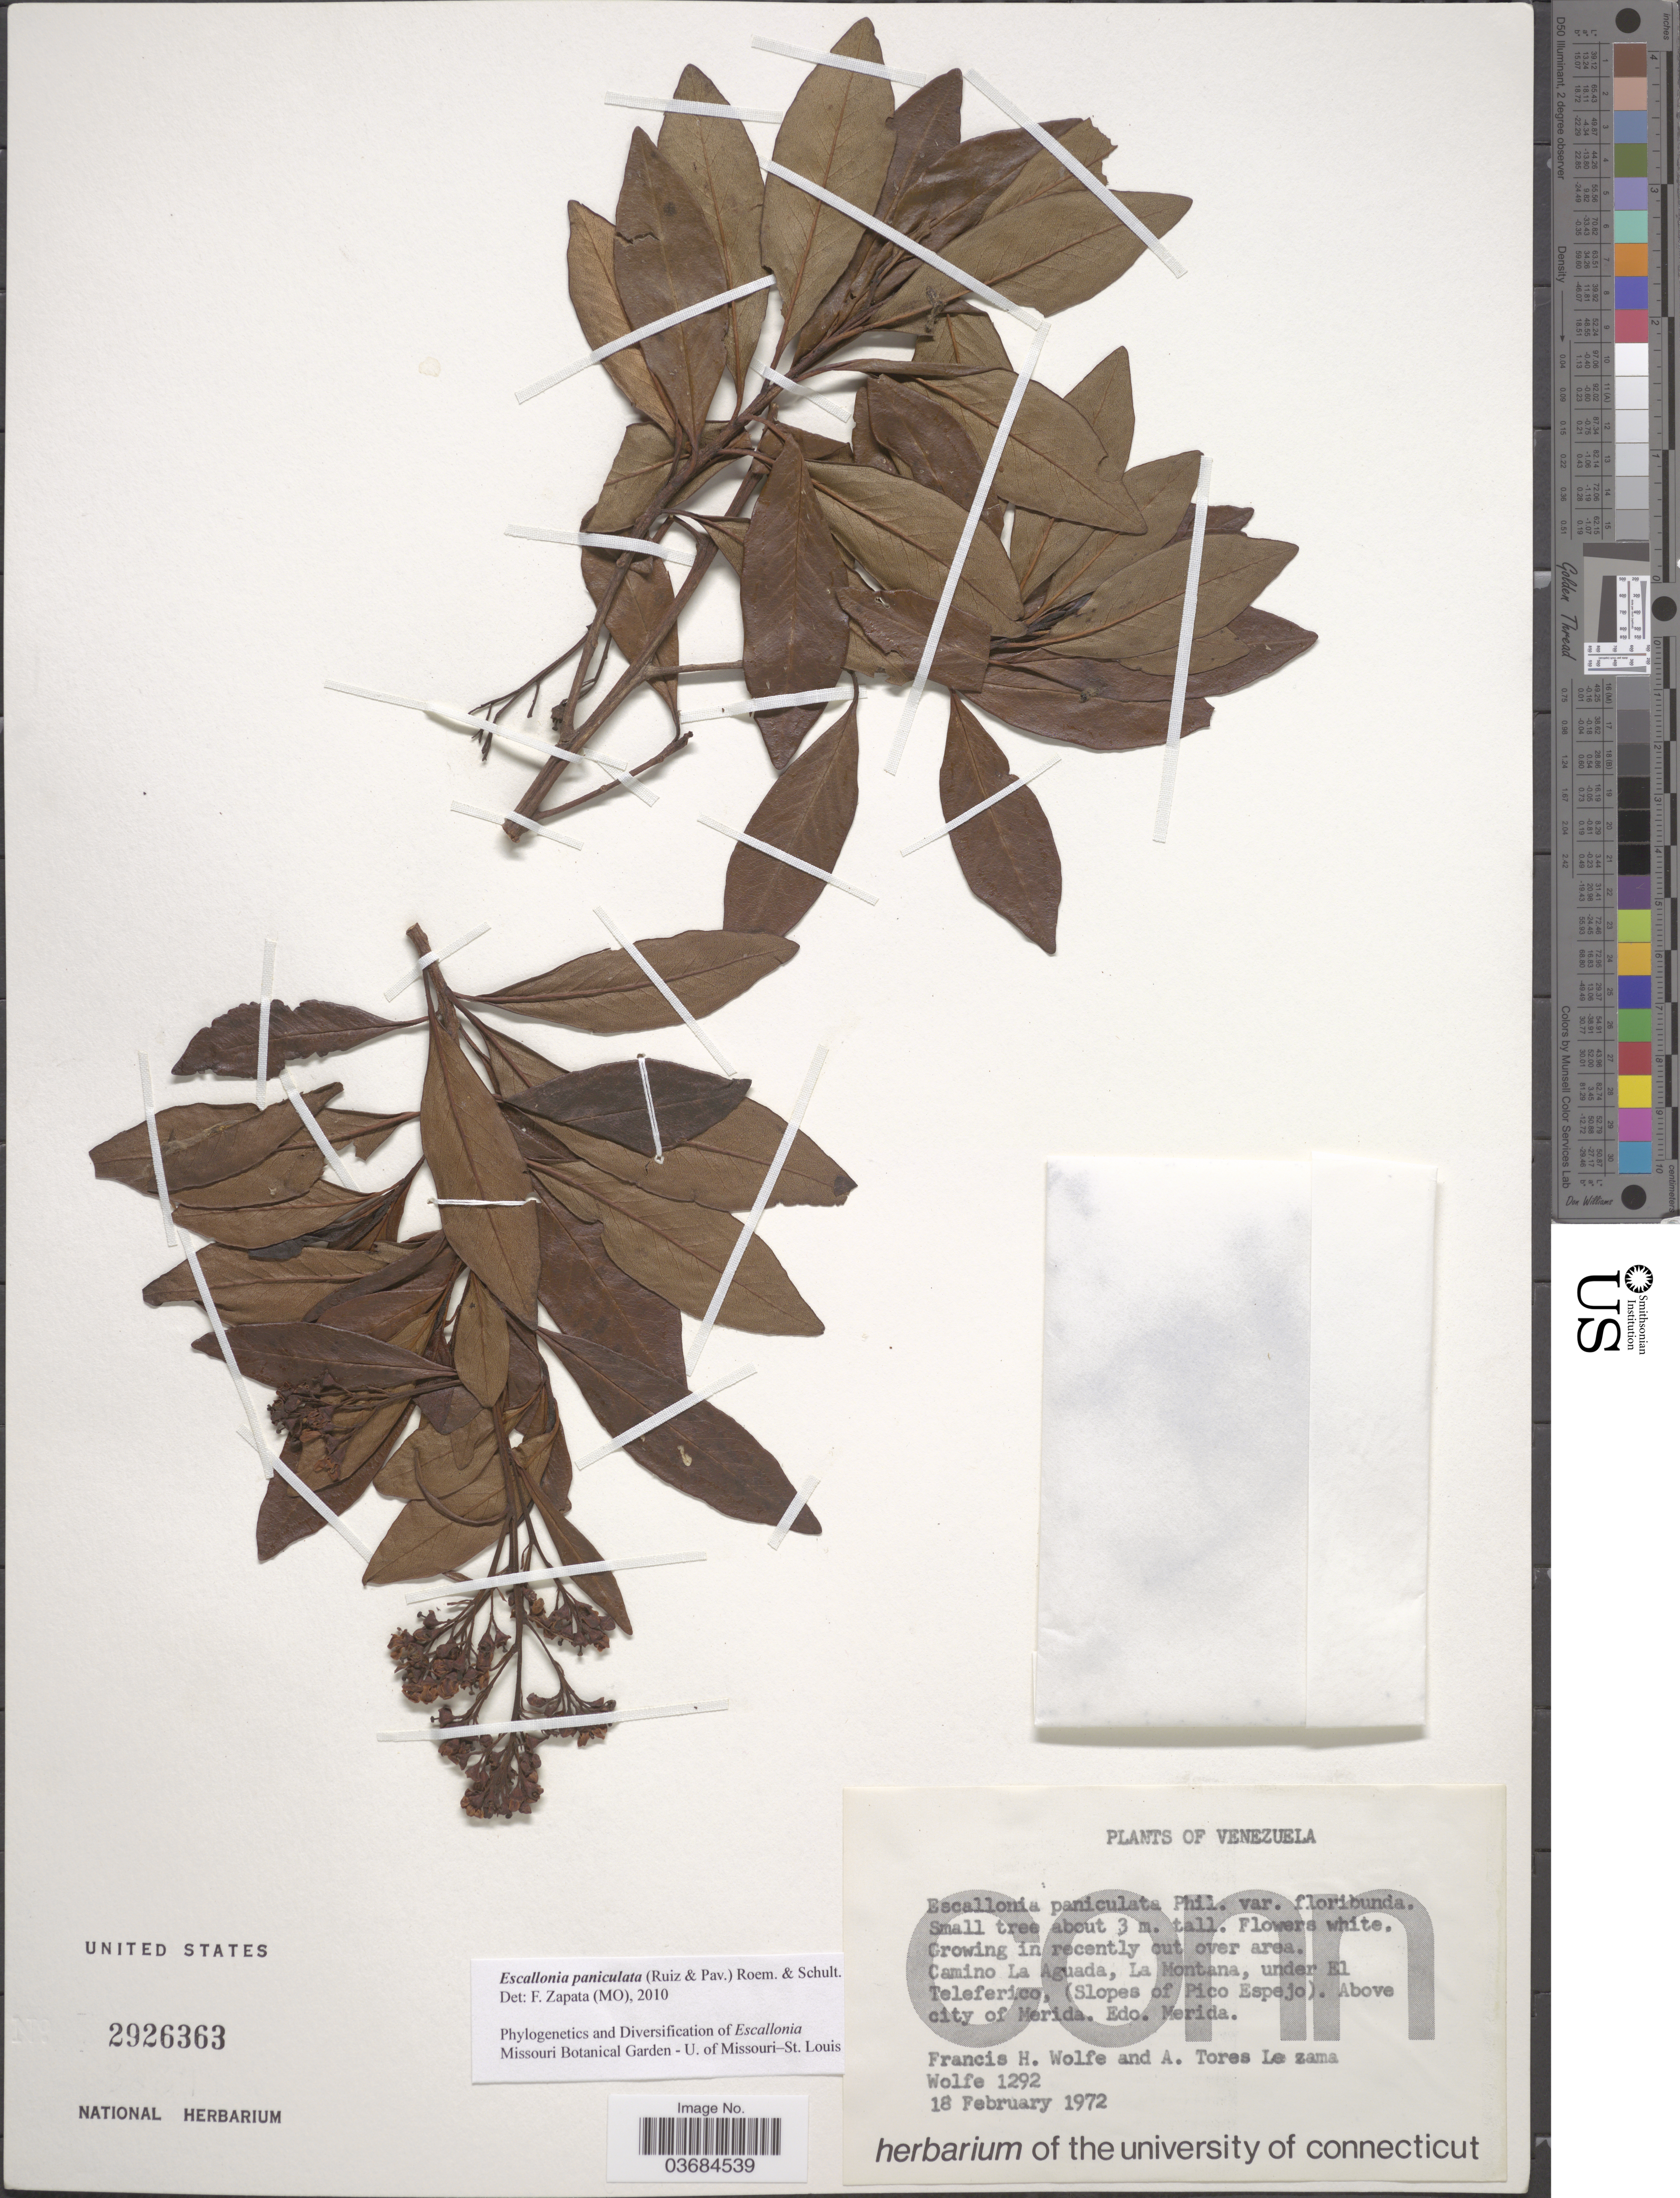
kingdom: Plantae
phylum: Tracheophyta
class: Magnoliopsida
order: Escalloniales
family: Escalloniaceae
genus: Escallonia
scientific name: Escallonia paniculata var. paniculata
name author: (Ruiz & Pav.) Roem. & Schult.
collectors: F. Wolfe, A. Torres-Lezama & -. Wolfe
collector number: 1292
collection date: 1972-02-18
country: Venezuela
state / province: Merida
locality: Camino La Aguada, La Montana, under El Telefarico, (Slopes of Pico Espejo). Above city of Merida.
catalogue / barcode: US 2926363